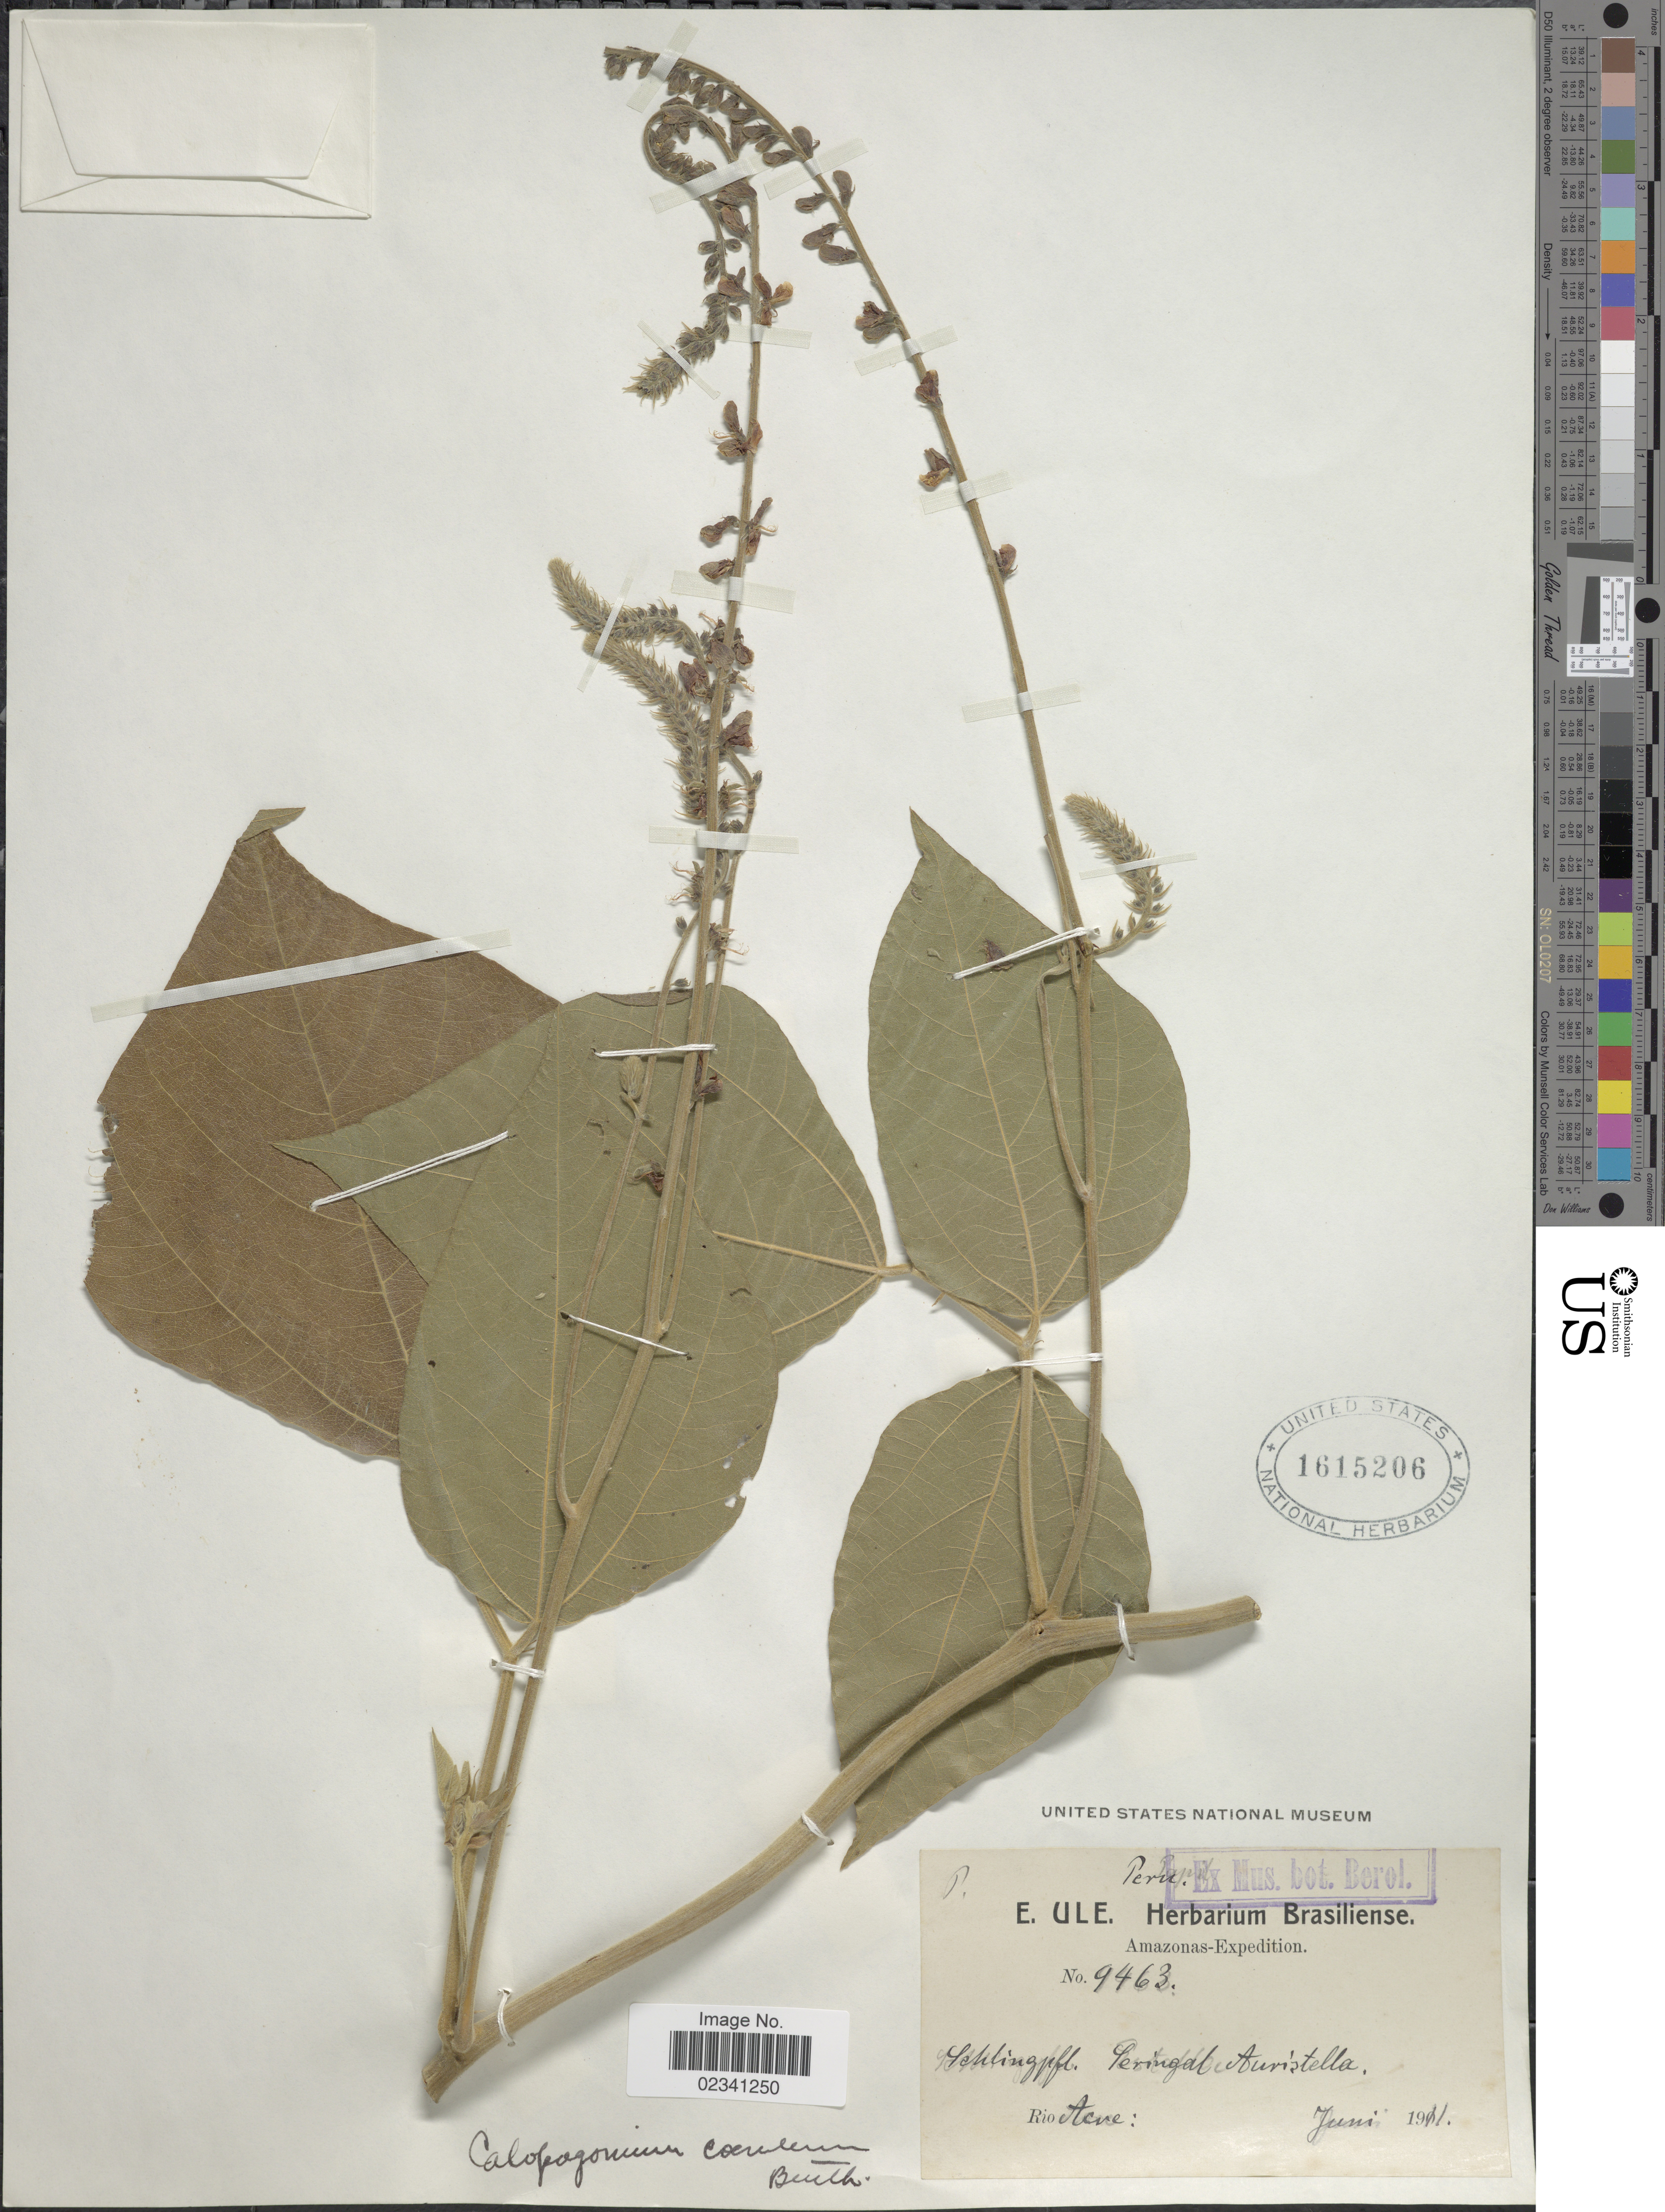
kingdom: Plantae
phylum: Tracheophyta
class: Magnoliopsida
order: Fabales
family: Fabaceae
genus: Calopogonium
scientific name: Calopogonium caeruleum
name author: (Benth.) C. Wright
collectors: E. H. Ule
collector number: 9463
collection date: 1911-06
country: Peru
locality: Seringal Auristella, Rio Acre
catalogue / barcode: US 1615206